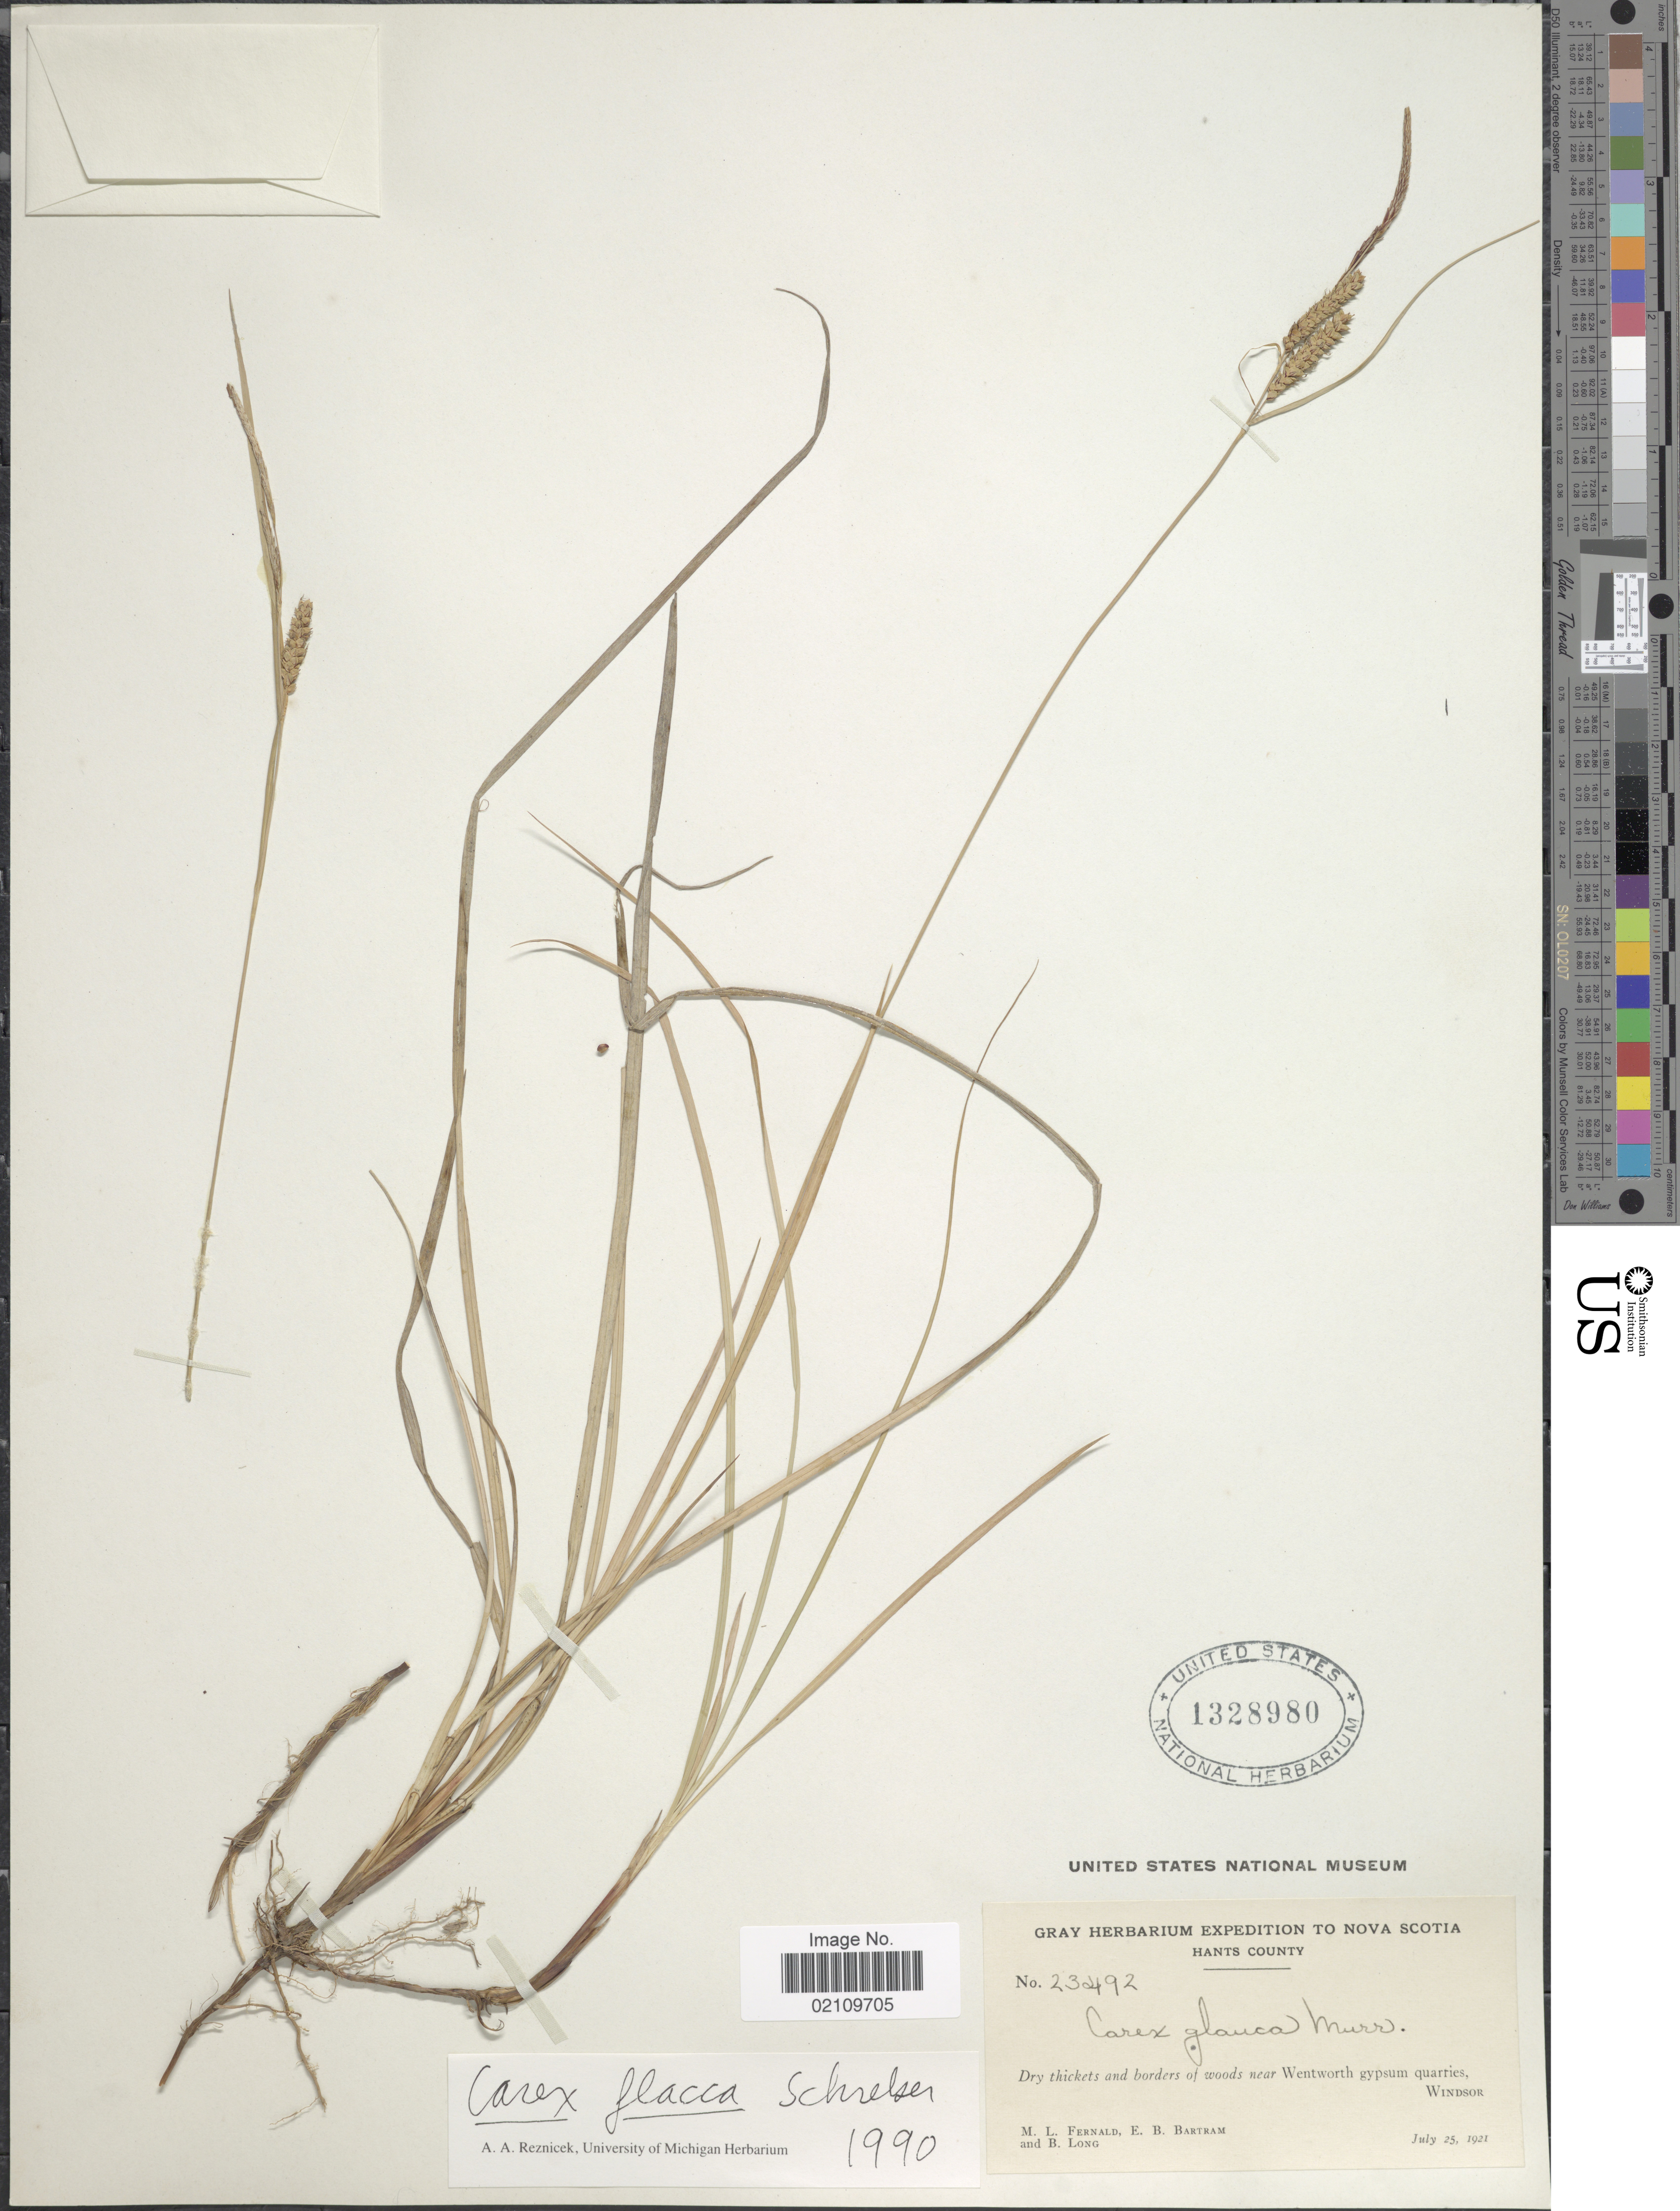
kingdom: Plantae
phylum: Tracheophyta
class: Liliopsida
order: Poales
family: Cyperaceae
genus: Carex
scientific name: Carex flacca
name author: Schreb.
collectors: M. L. Fernald, E. B. Bartram & B. Long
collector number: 23492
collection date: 1921-07-25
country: Canada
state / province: Nova Scotia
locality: Hants County. near Wentworth gypsum quarries, Windsor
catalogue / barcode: US 1328980